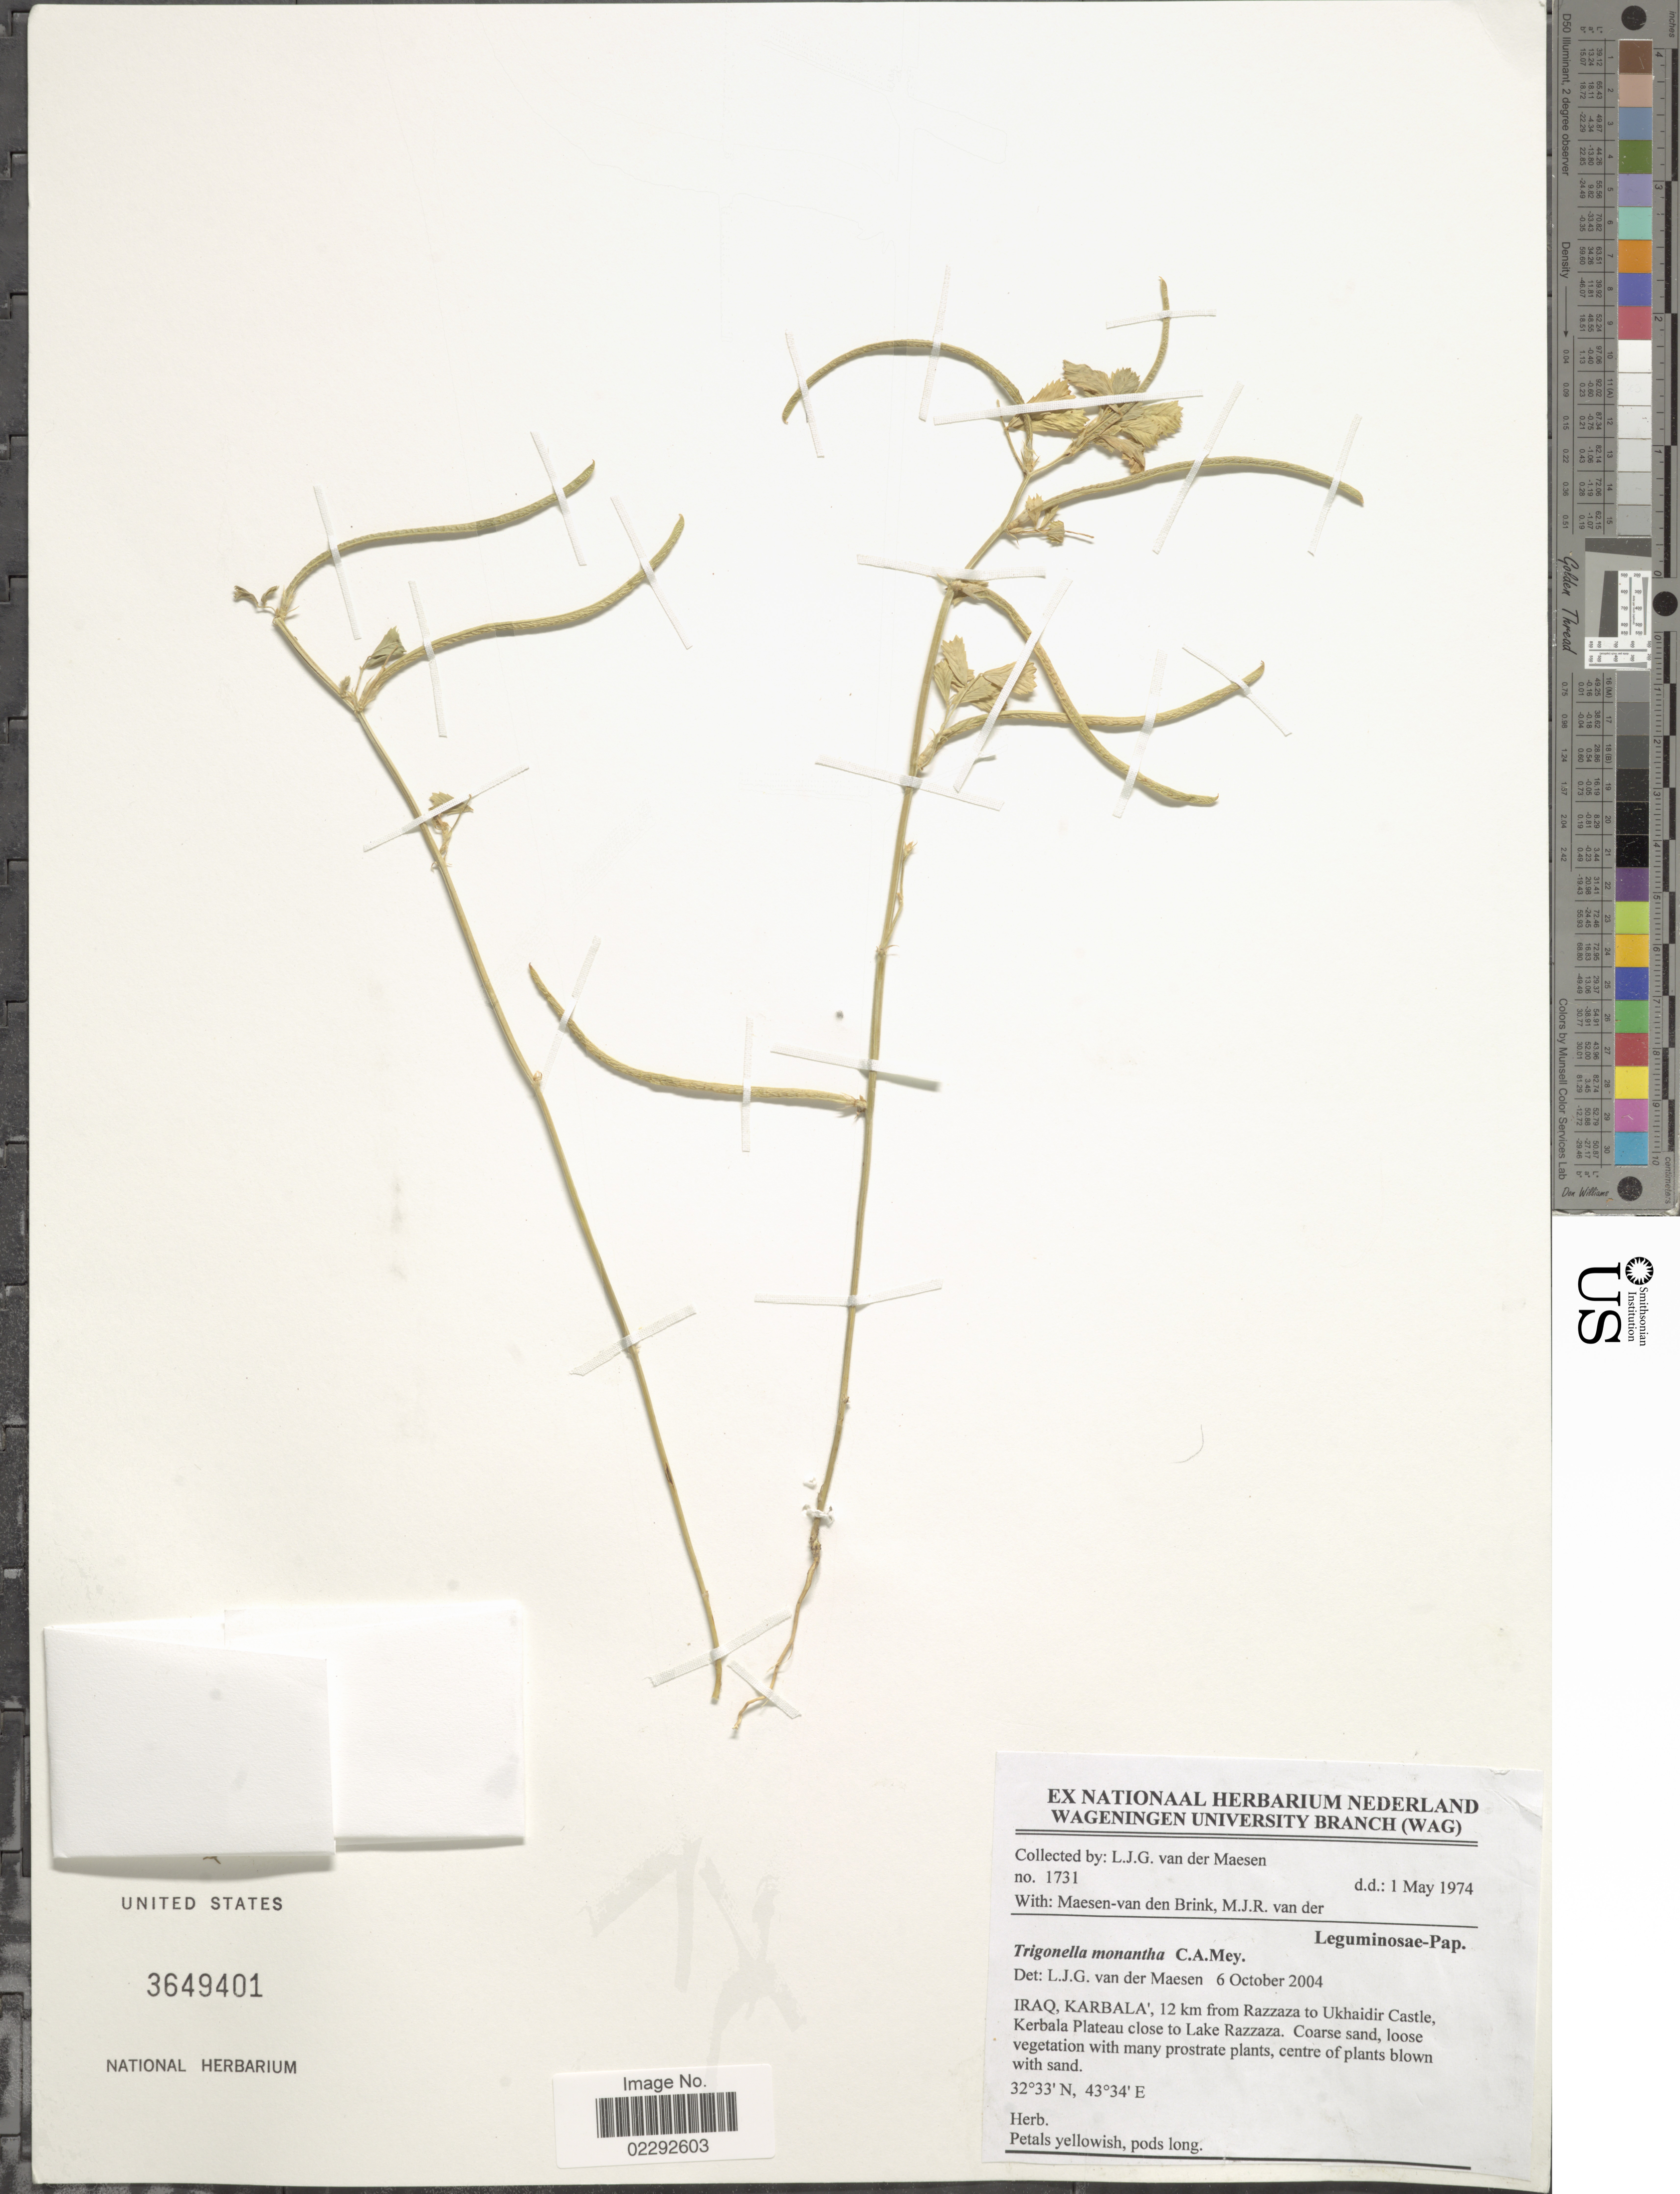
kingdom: Plantae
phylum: Tracheophyta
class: Magnoliopsida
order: Fabales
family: Fabaceae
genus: Trigonella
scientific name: Trigonella monantha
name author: C.A. Mey.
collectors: L. van der Maesen & M. Maesen-van den Brink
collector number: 1731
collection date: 1974-05-01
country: Iraq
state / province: Al Karbala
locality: Karbala', 12 km from Razzaza to Ukhaidir Castle,, Kerbala Plateau close to Lake Razzaza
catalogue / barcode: US 3649401